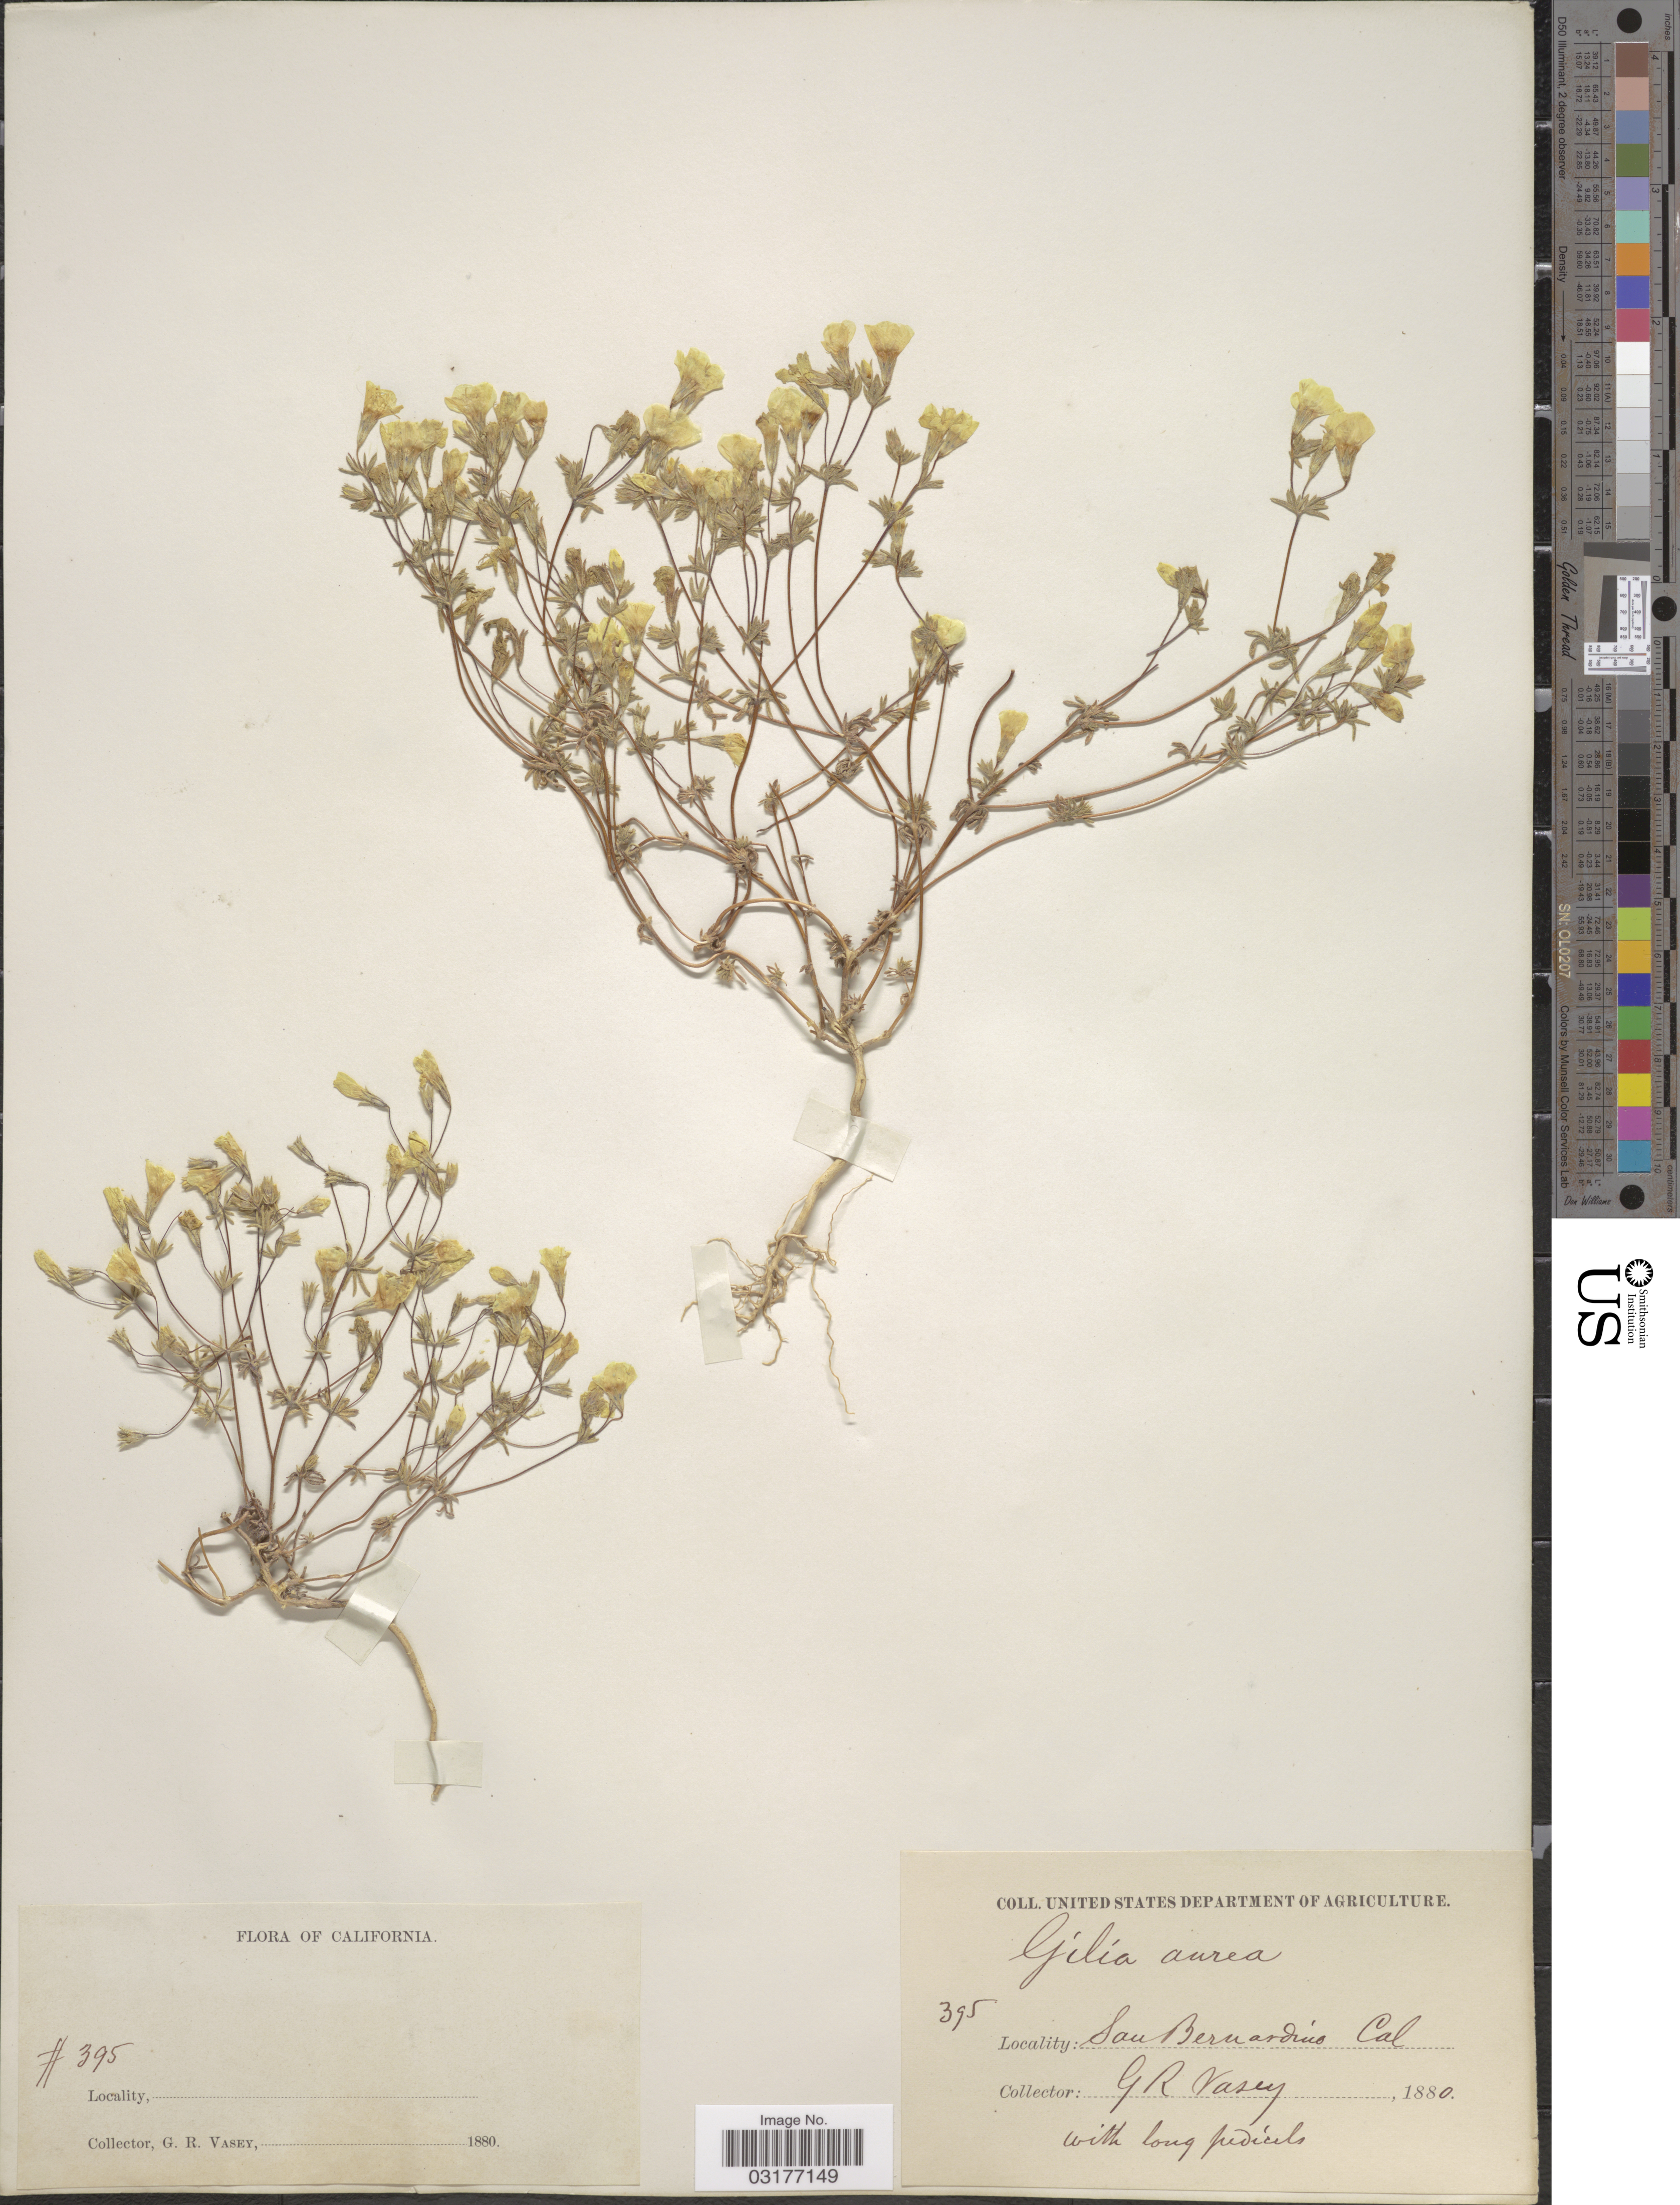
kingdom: Plantae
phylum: Tracheophyta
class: Magnoliopsida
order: Ericales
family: Polemoniaceae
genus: Leptosiphon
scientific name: Leptosiphon chrysanthus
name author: J.M. Porter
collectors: G. R. Vasey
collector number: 395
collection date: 1880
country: United States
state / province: California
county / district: San Bernardino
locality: San Bernardino Cal.